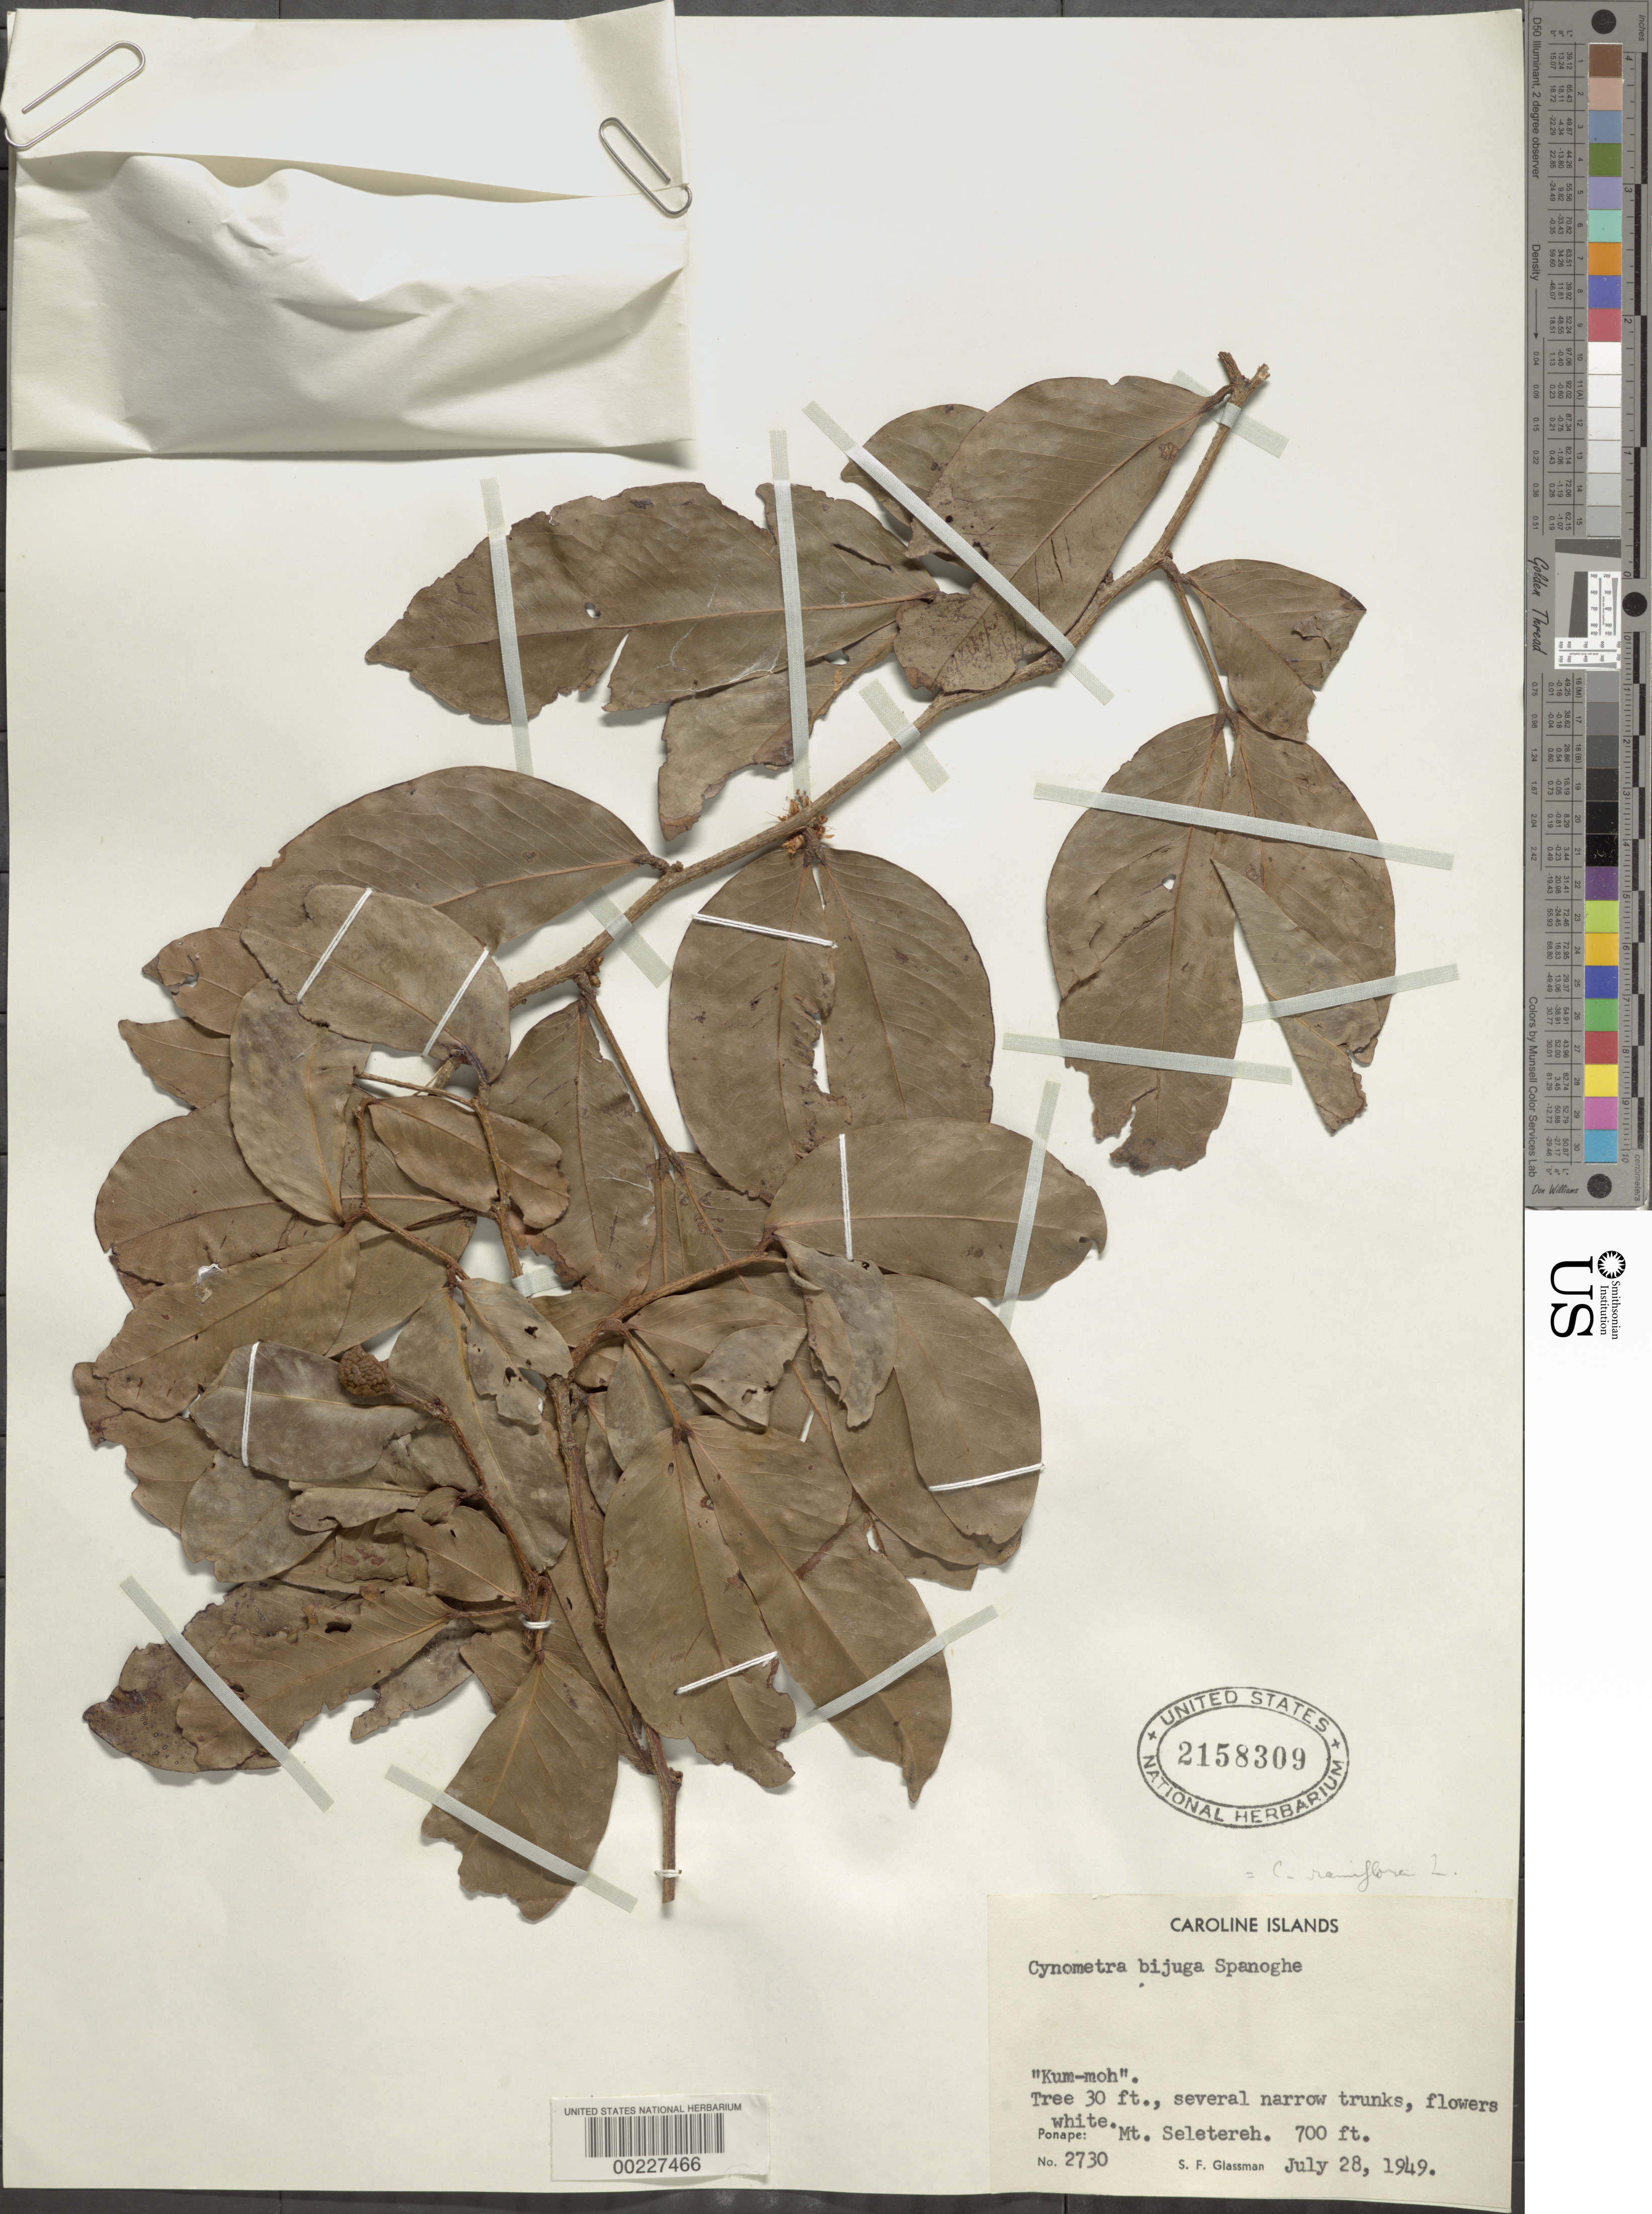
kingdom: Plantae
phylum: Tracheophyta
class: Magnoliopsida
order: Fabales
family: Fabaceae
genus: Cynometra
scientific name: Cynometra bijuga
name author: Spanoghe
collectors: S. F. Glassman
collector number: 2730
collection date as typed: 28 Jul 1949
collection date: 1949-07-28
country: Micronesia, Federated States of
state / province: Pohnpei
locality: Mt. Seletereh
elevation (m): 213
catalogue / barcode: US 2158309